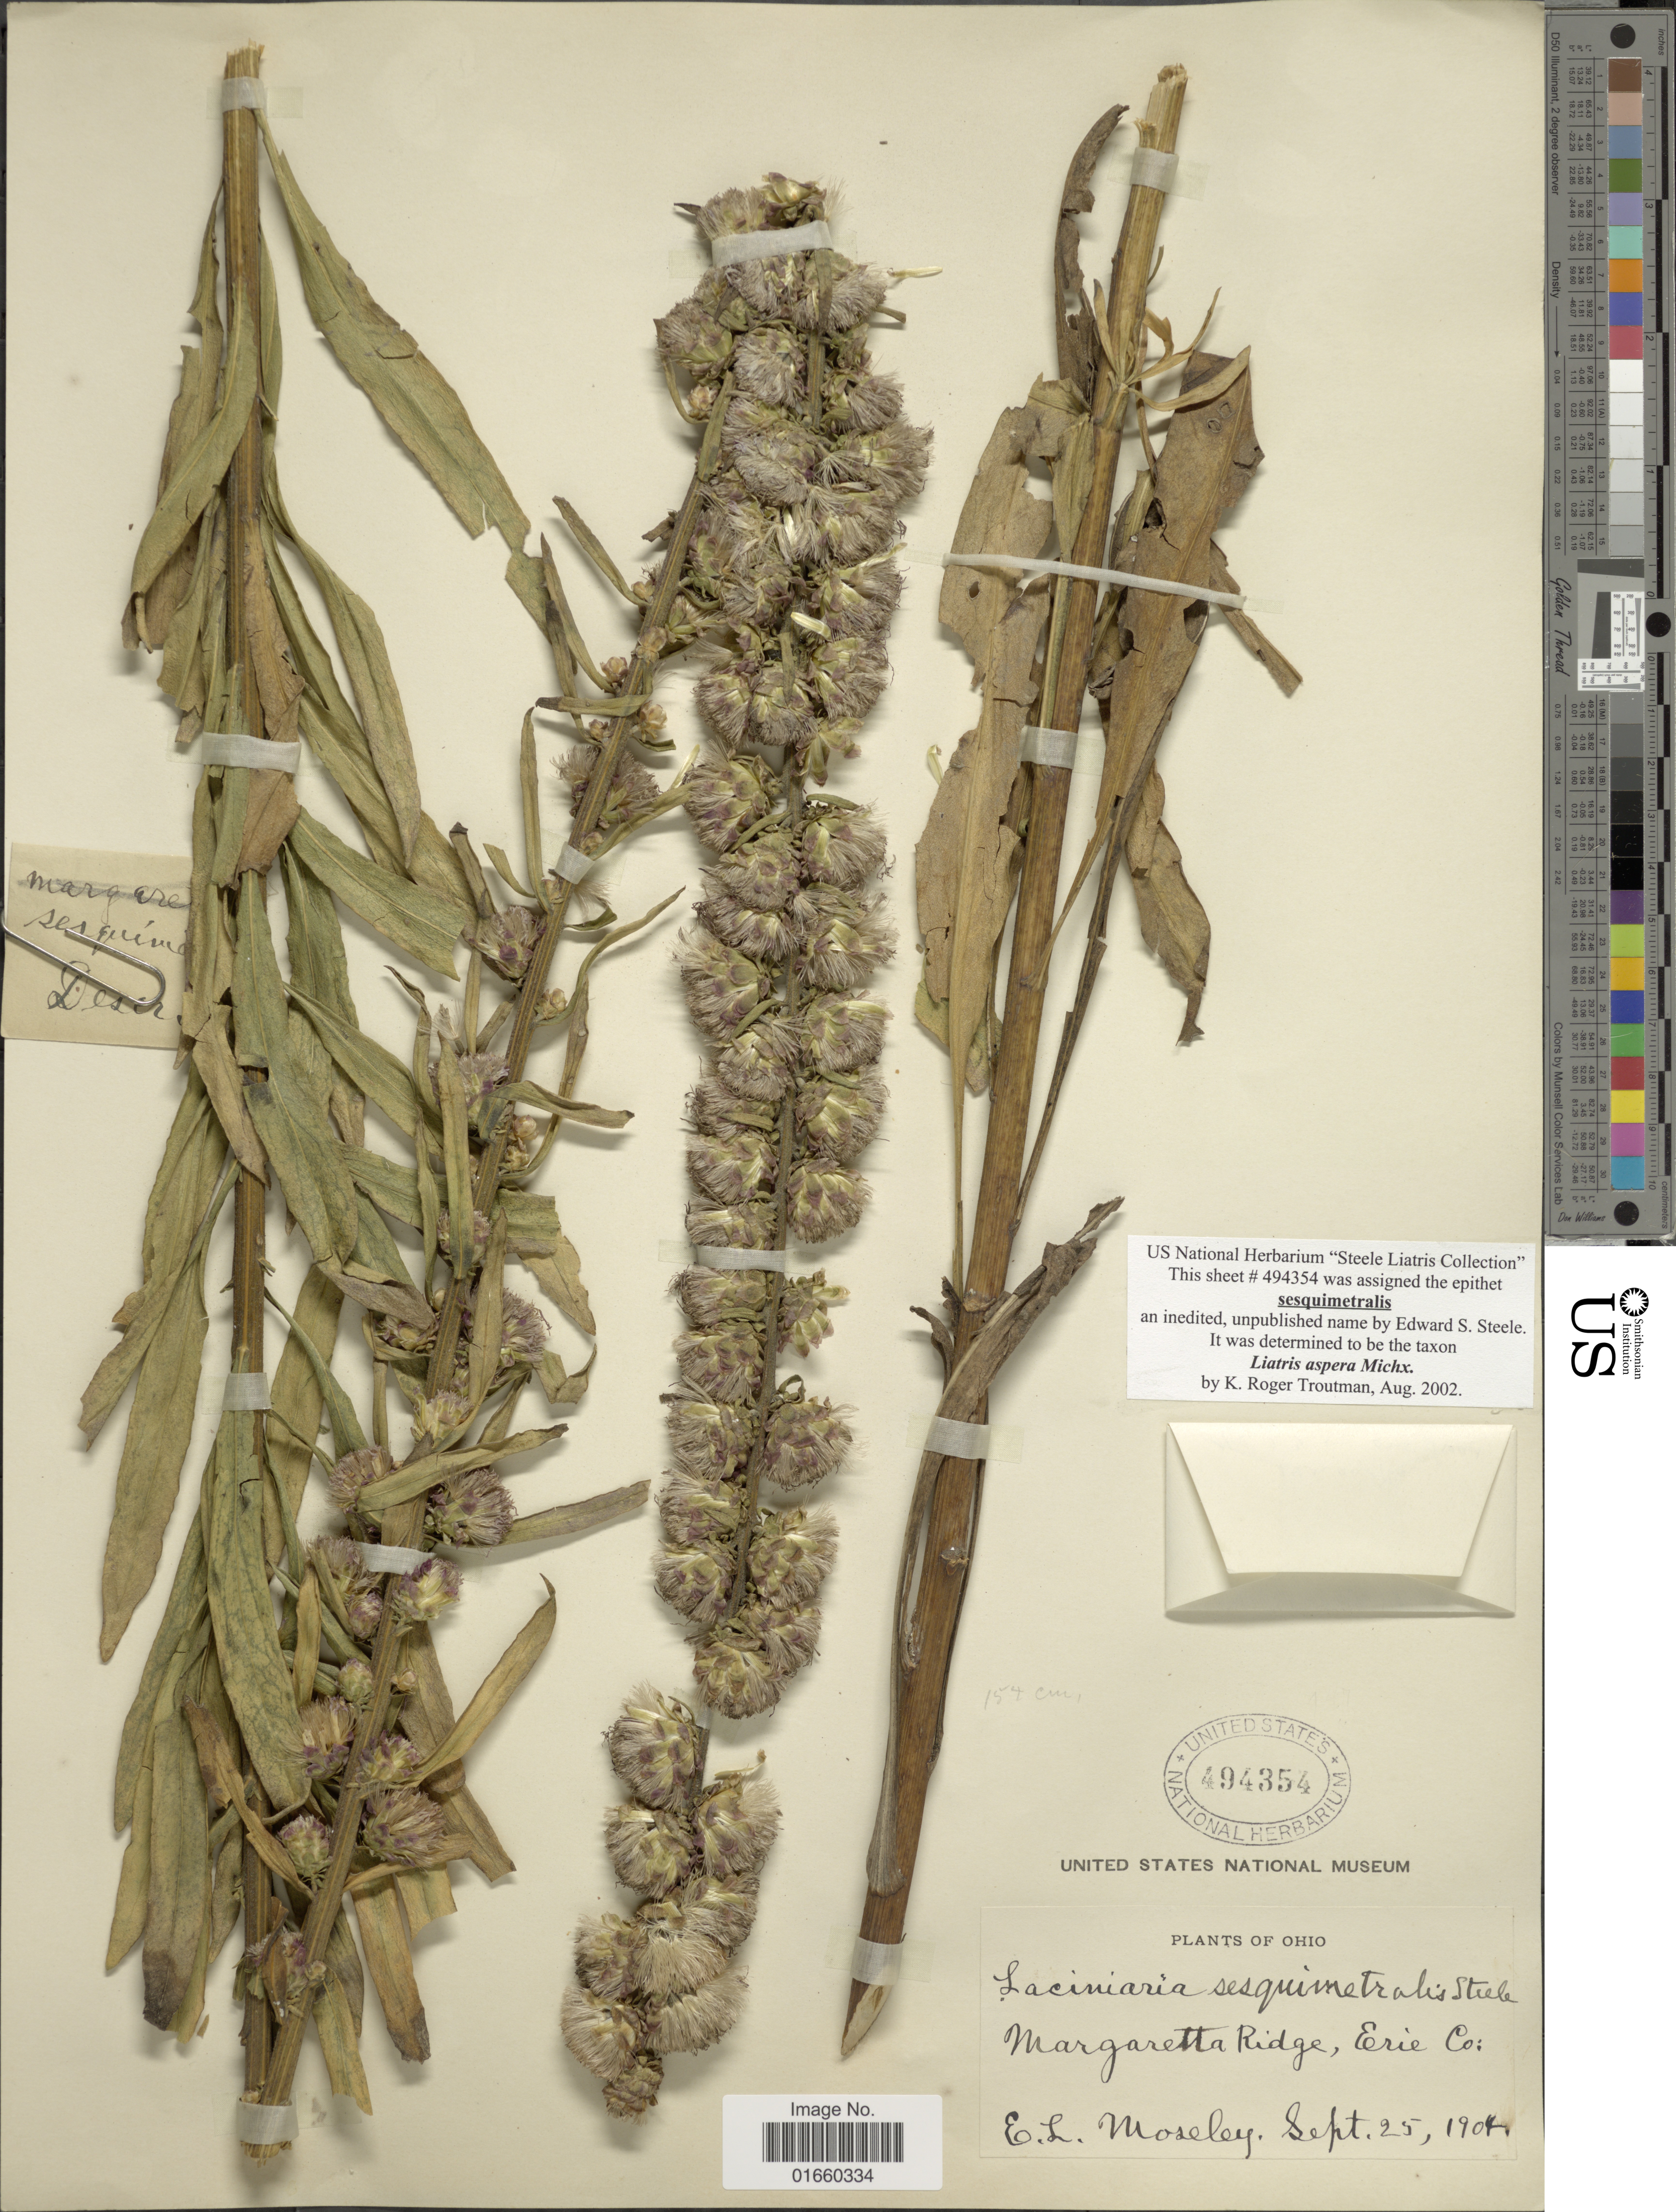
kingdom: Plantae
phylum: Tracheophyta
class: Magnoliopsida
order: Asterales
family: Asteraceae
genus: Liatris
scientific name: Liatris aspera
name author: Michx.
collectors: E. Moseley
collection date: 1904-09-25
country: United States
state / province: Ohio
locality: Margaretta Ridge, Erie Co.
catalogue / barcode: US 494354